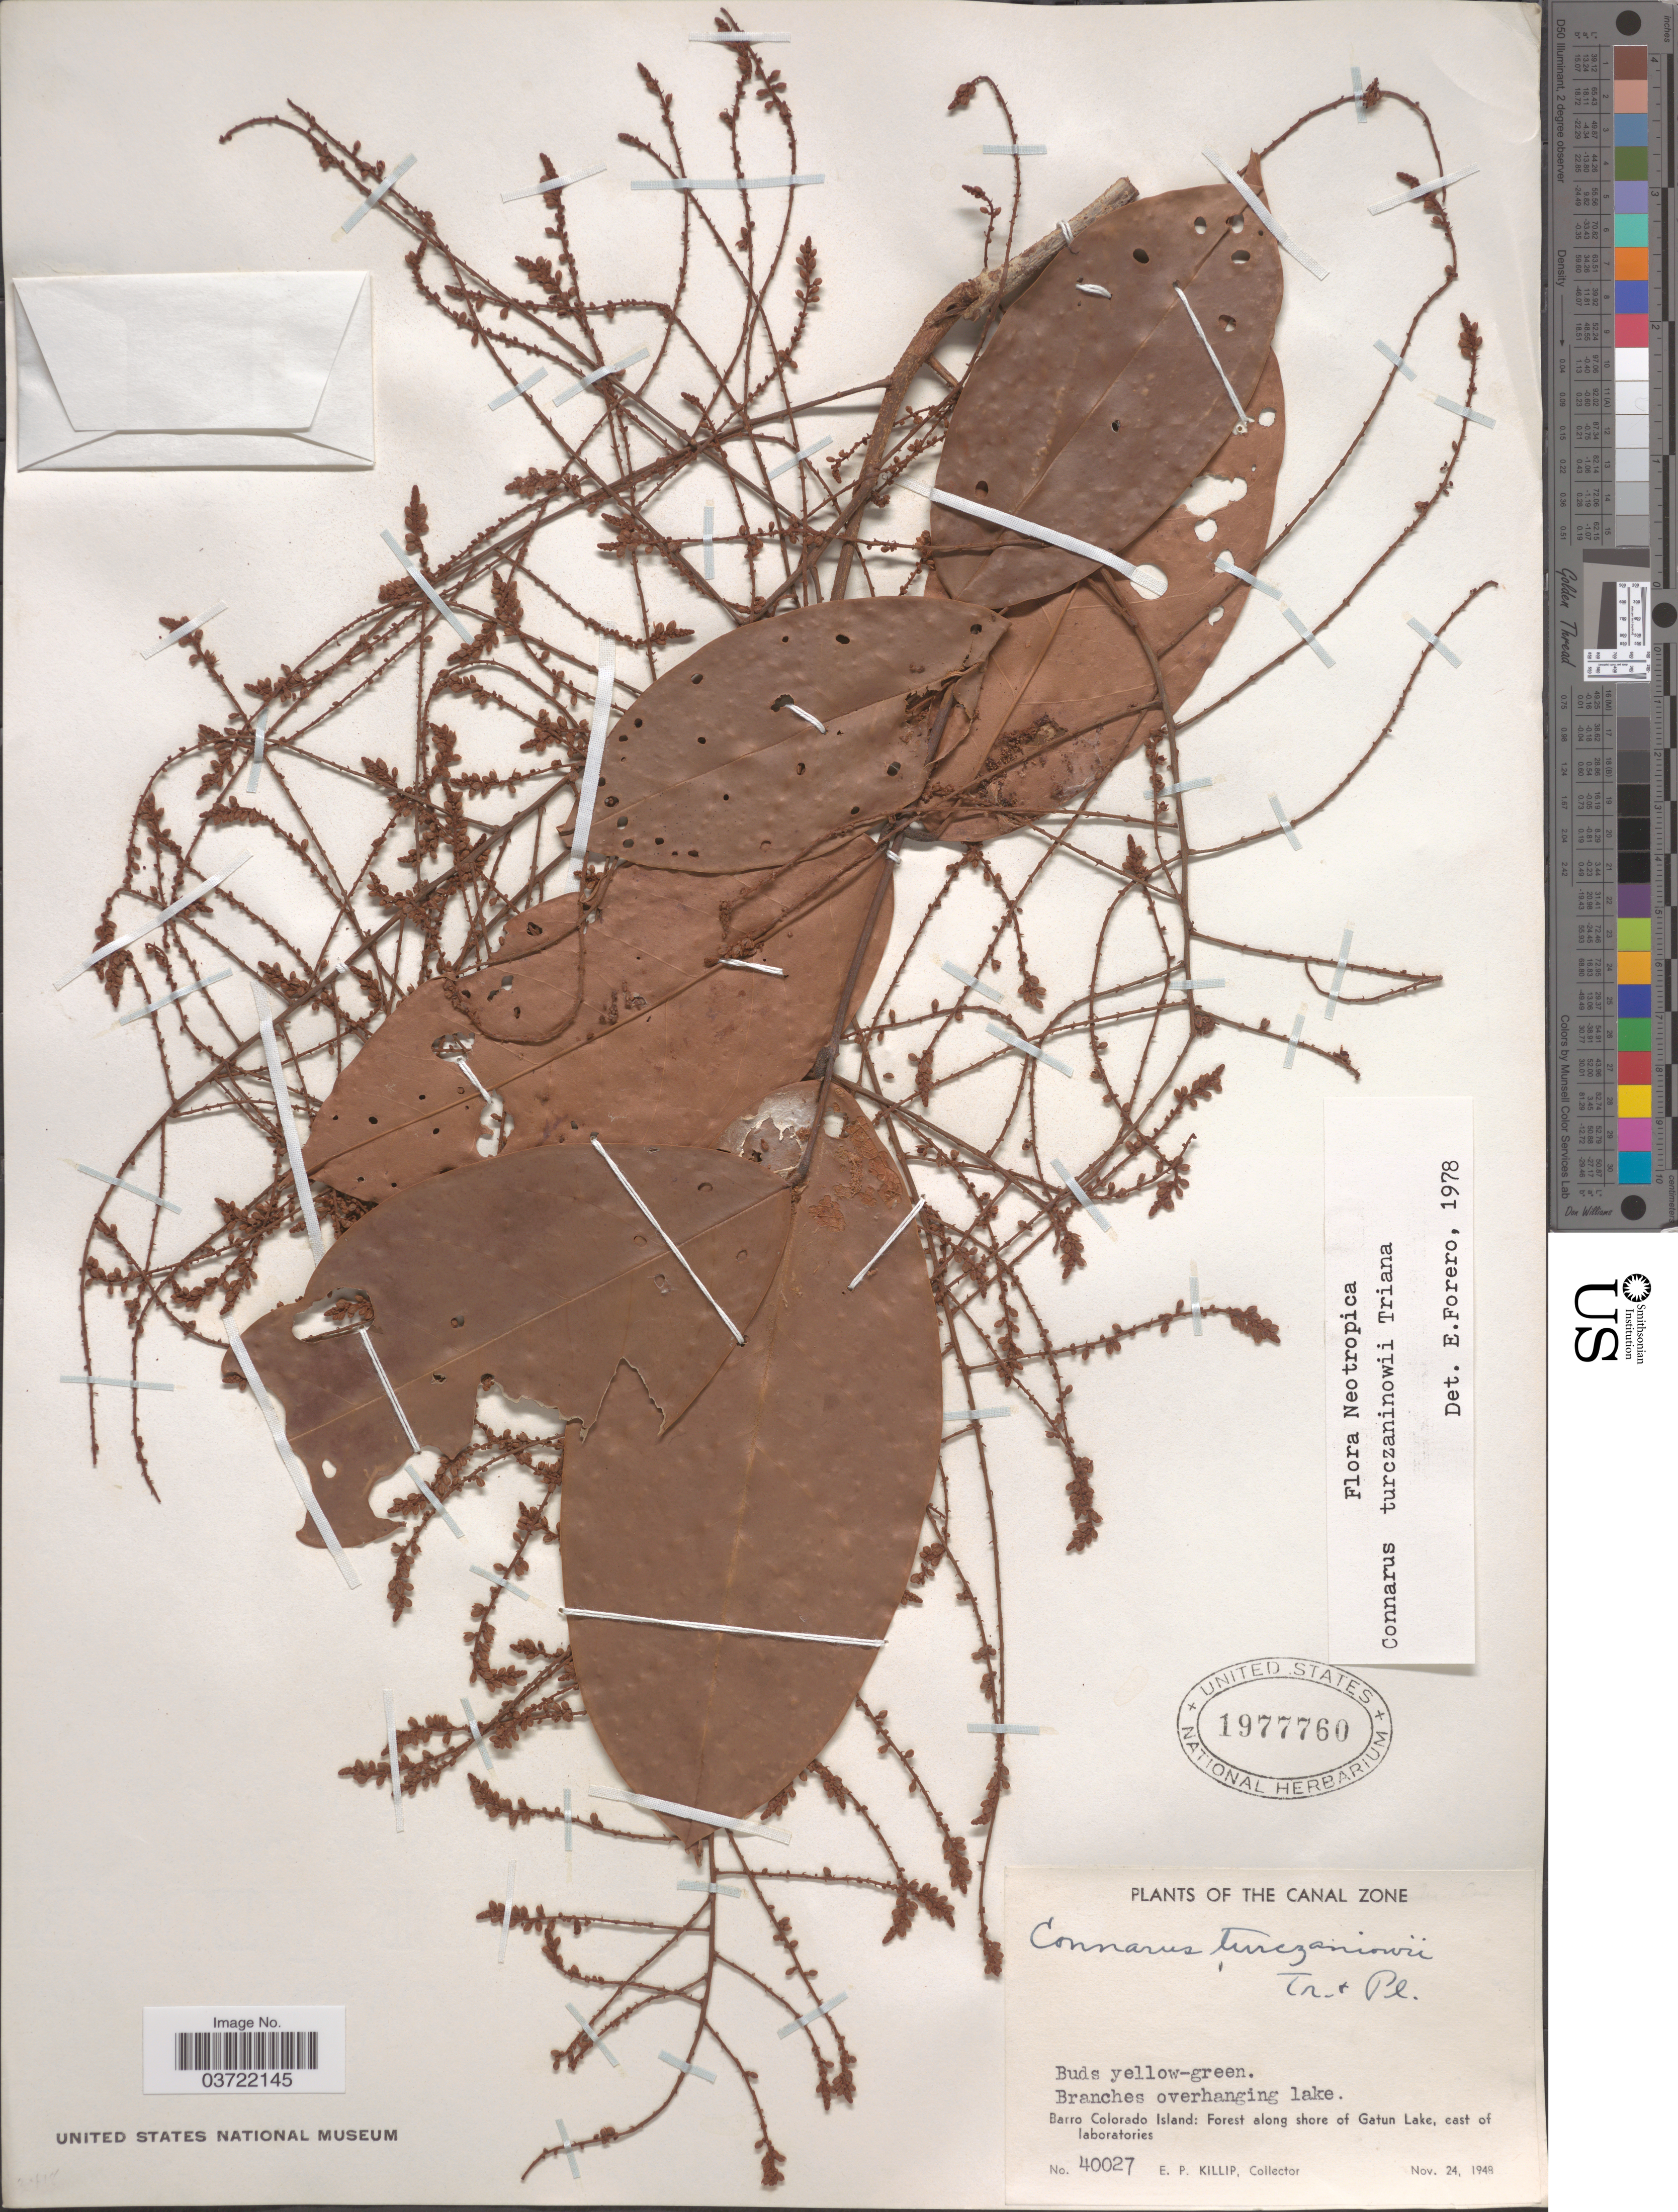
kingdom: Plantae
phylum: Tracheophyta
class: Magnoliopsida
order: Oxalidales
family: Connaraceae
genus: Connarus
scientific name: Connarus turczaninowii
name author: Triana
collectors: E. P. Killip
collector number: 40027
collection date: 1948-11-24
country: Panama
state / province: Panamá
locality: Canal Zone. Barro Colorado Island: Forest along shore of Gatun Lake, east of laboratories.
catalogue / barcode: US 1977760